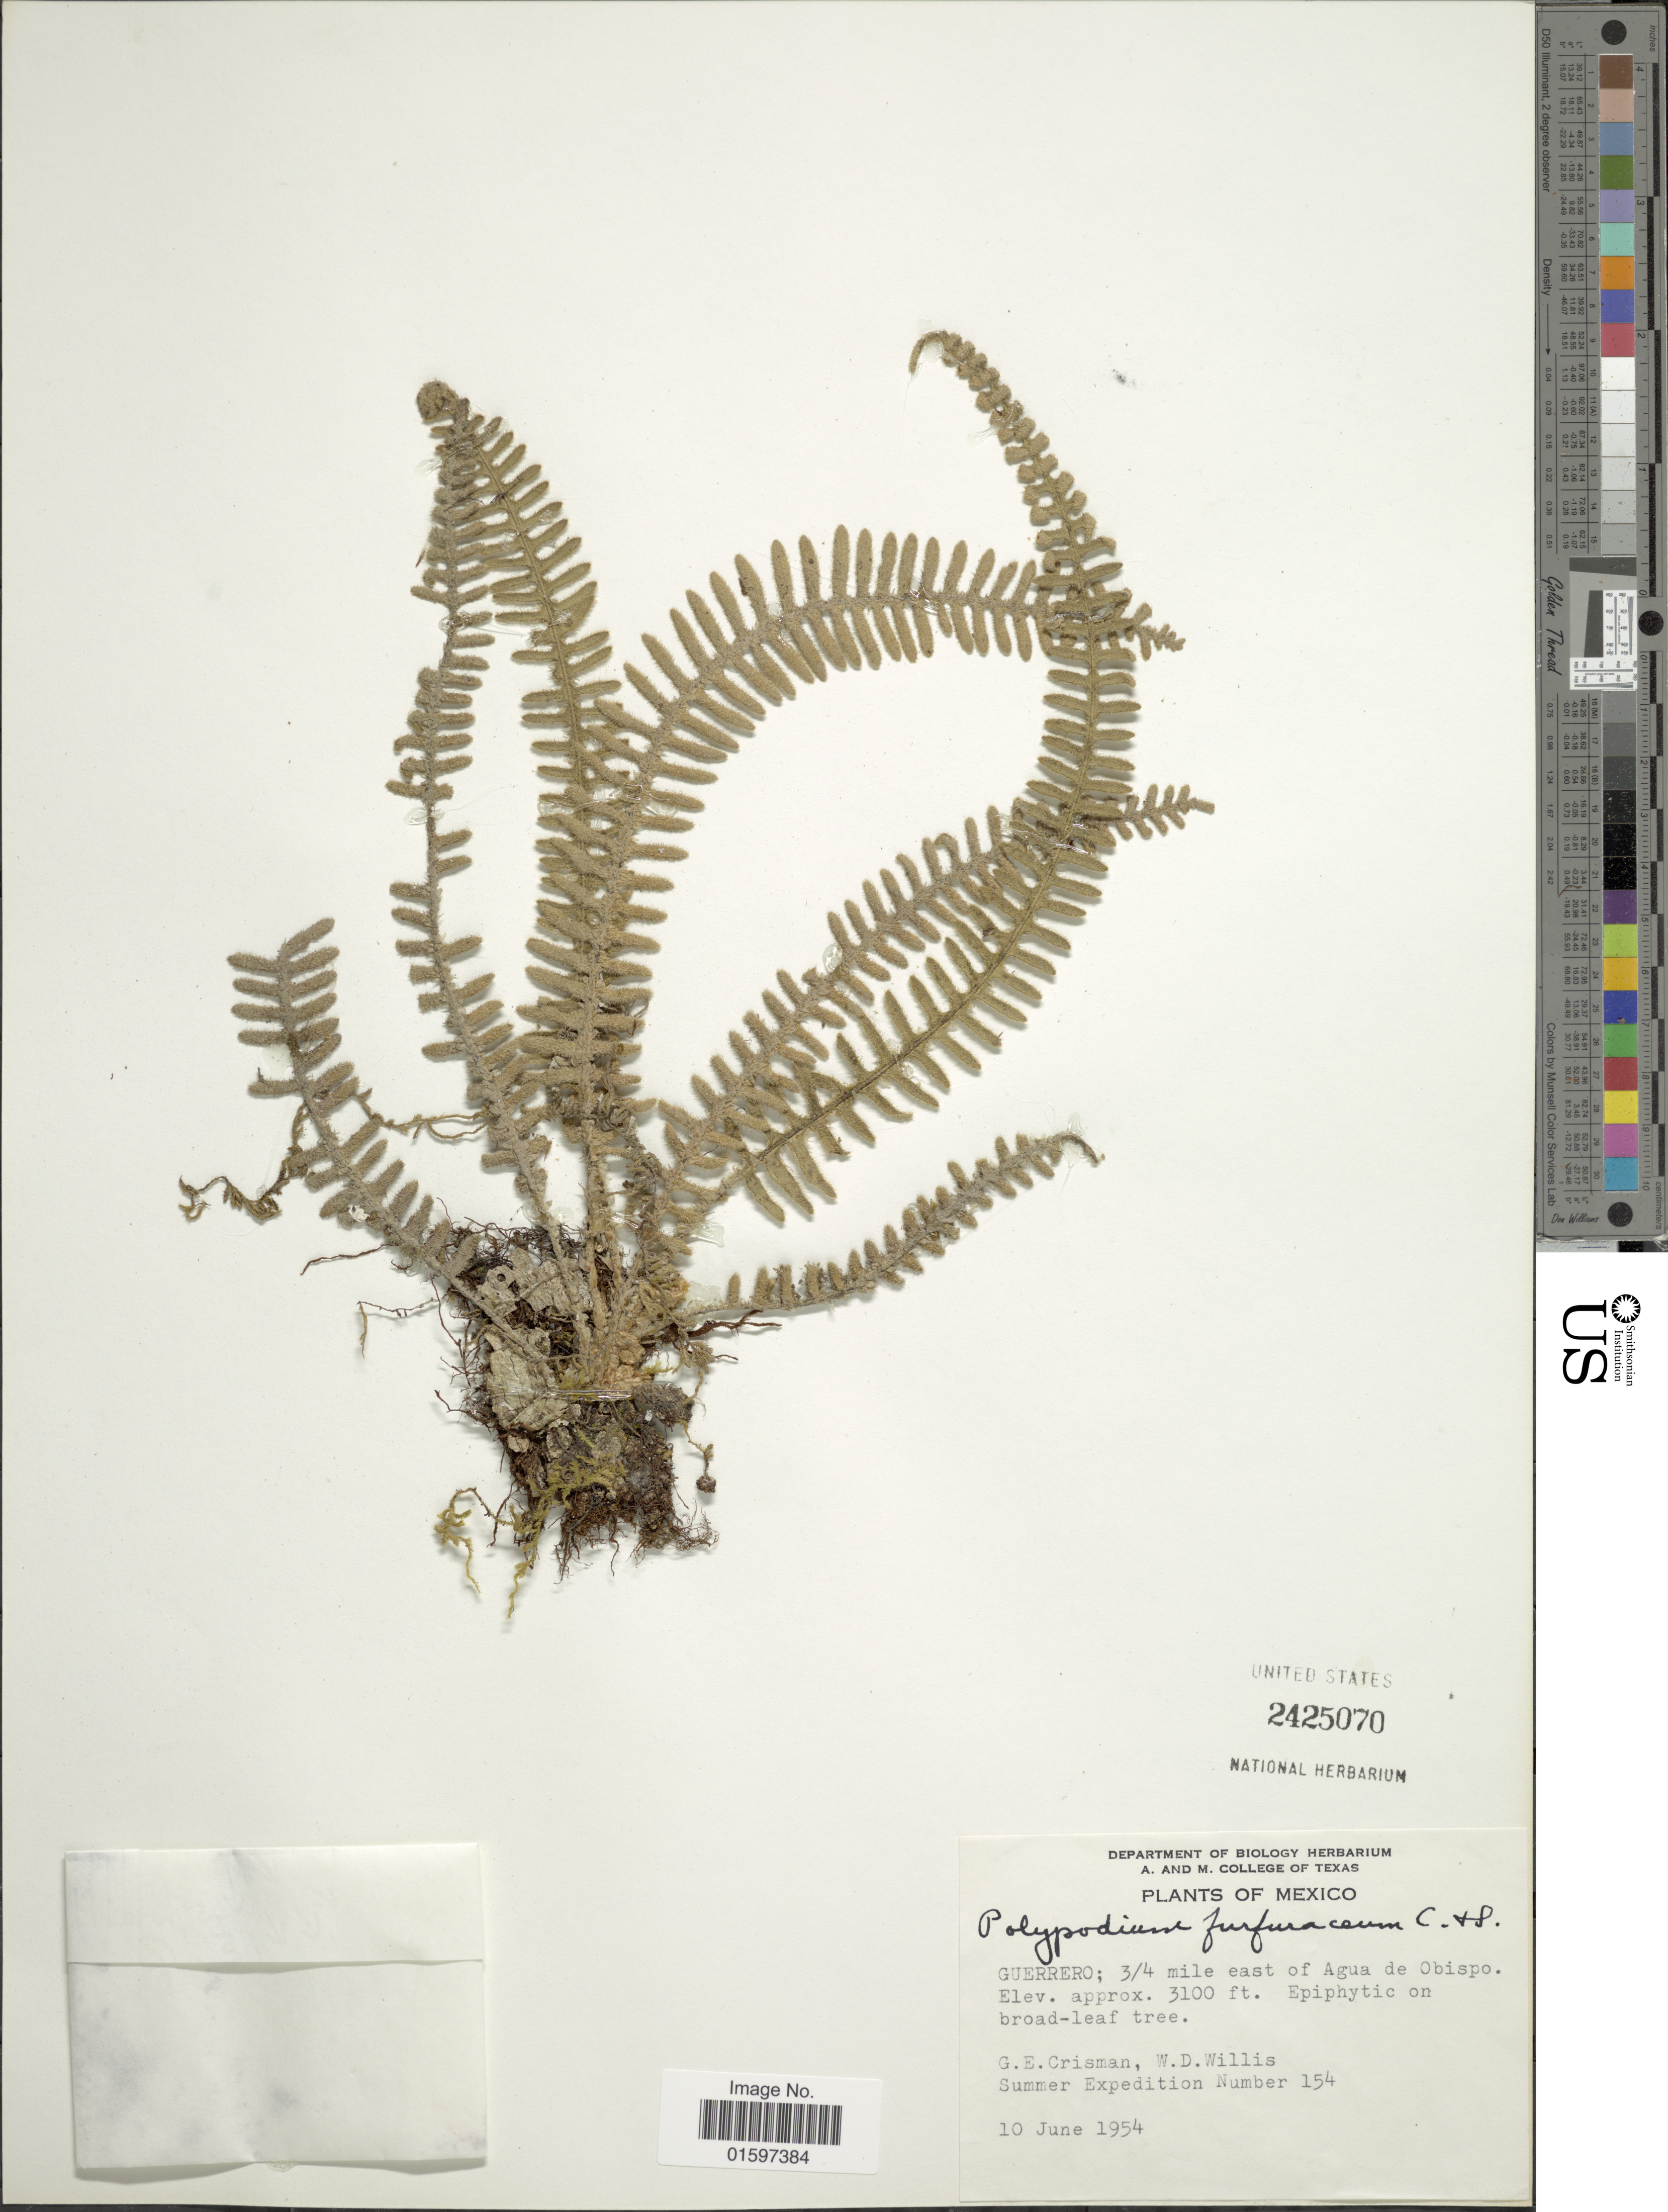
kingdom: Plantae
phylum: Tracheophyta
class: Polypodiopsida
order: Polypodiales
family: Polypodiaceae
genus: Pleopeltis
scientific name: Pleopeltis furfuracea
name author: (Schltdl. & Cham.) A.R. Sm. & Tejero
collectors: G. Crisman & W. Willis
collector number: Summer Expedition 154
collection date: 1954-06-10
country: Mexico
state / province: Guerrero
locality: Mexico, 3/4 mile east of Agua de Obispo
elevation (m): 945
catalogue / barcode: US 2425070